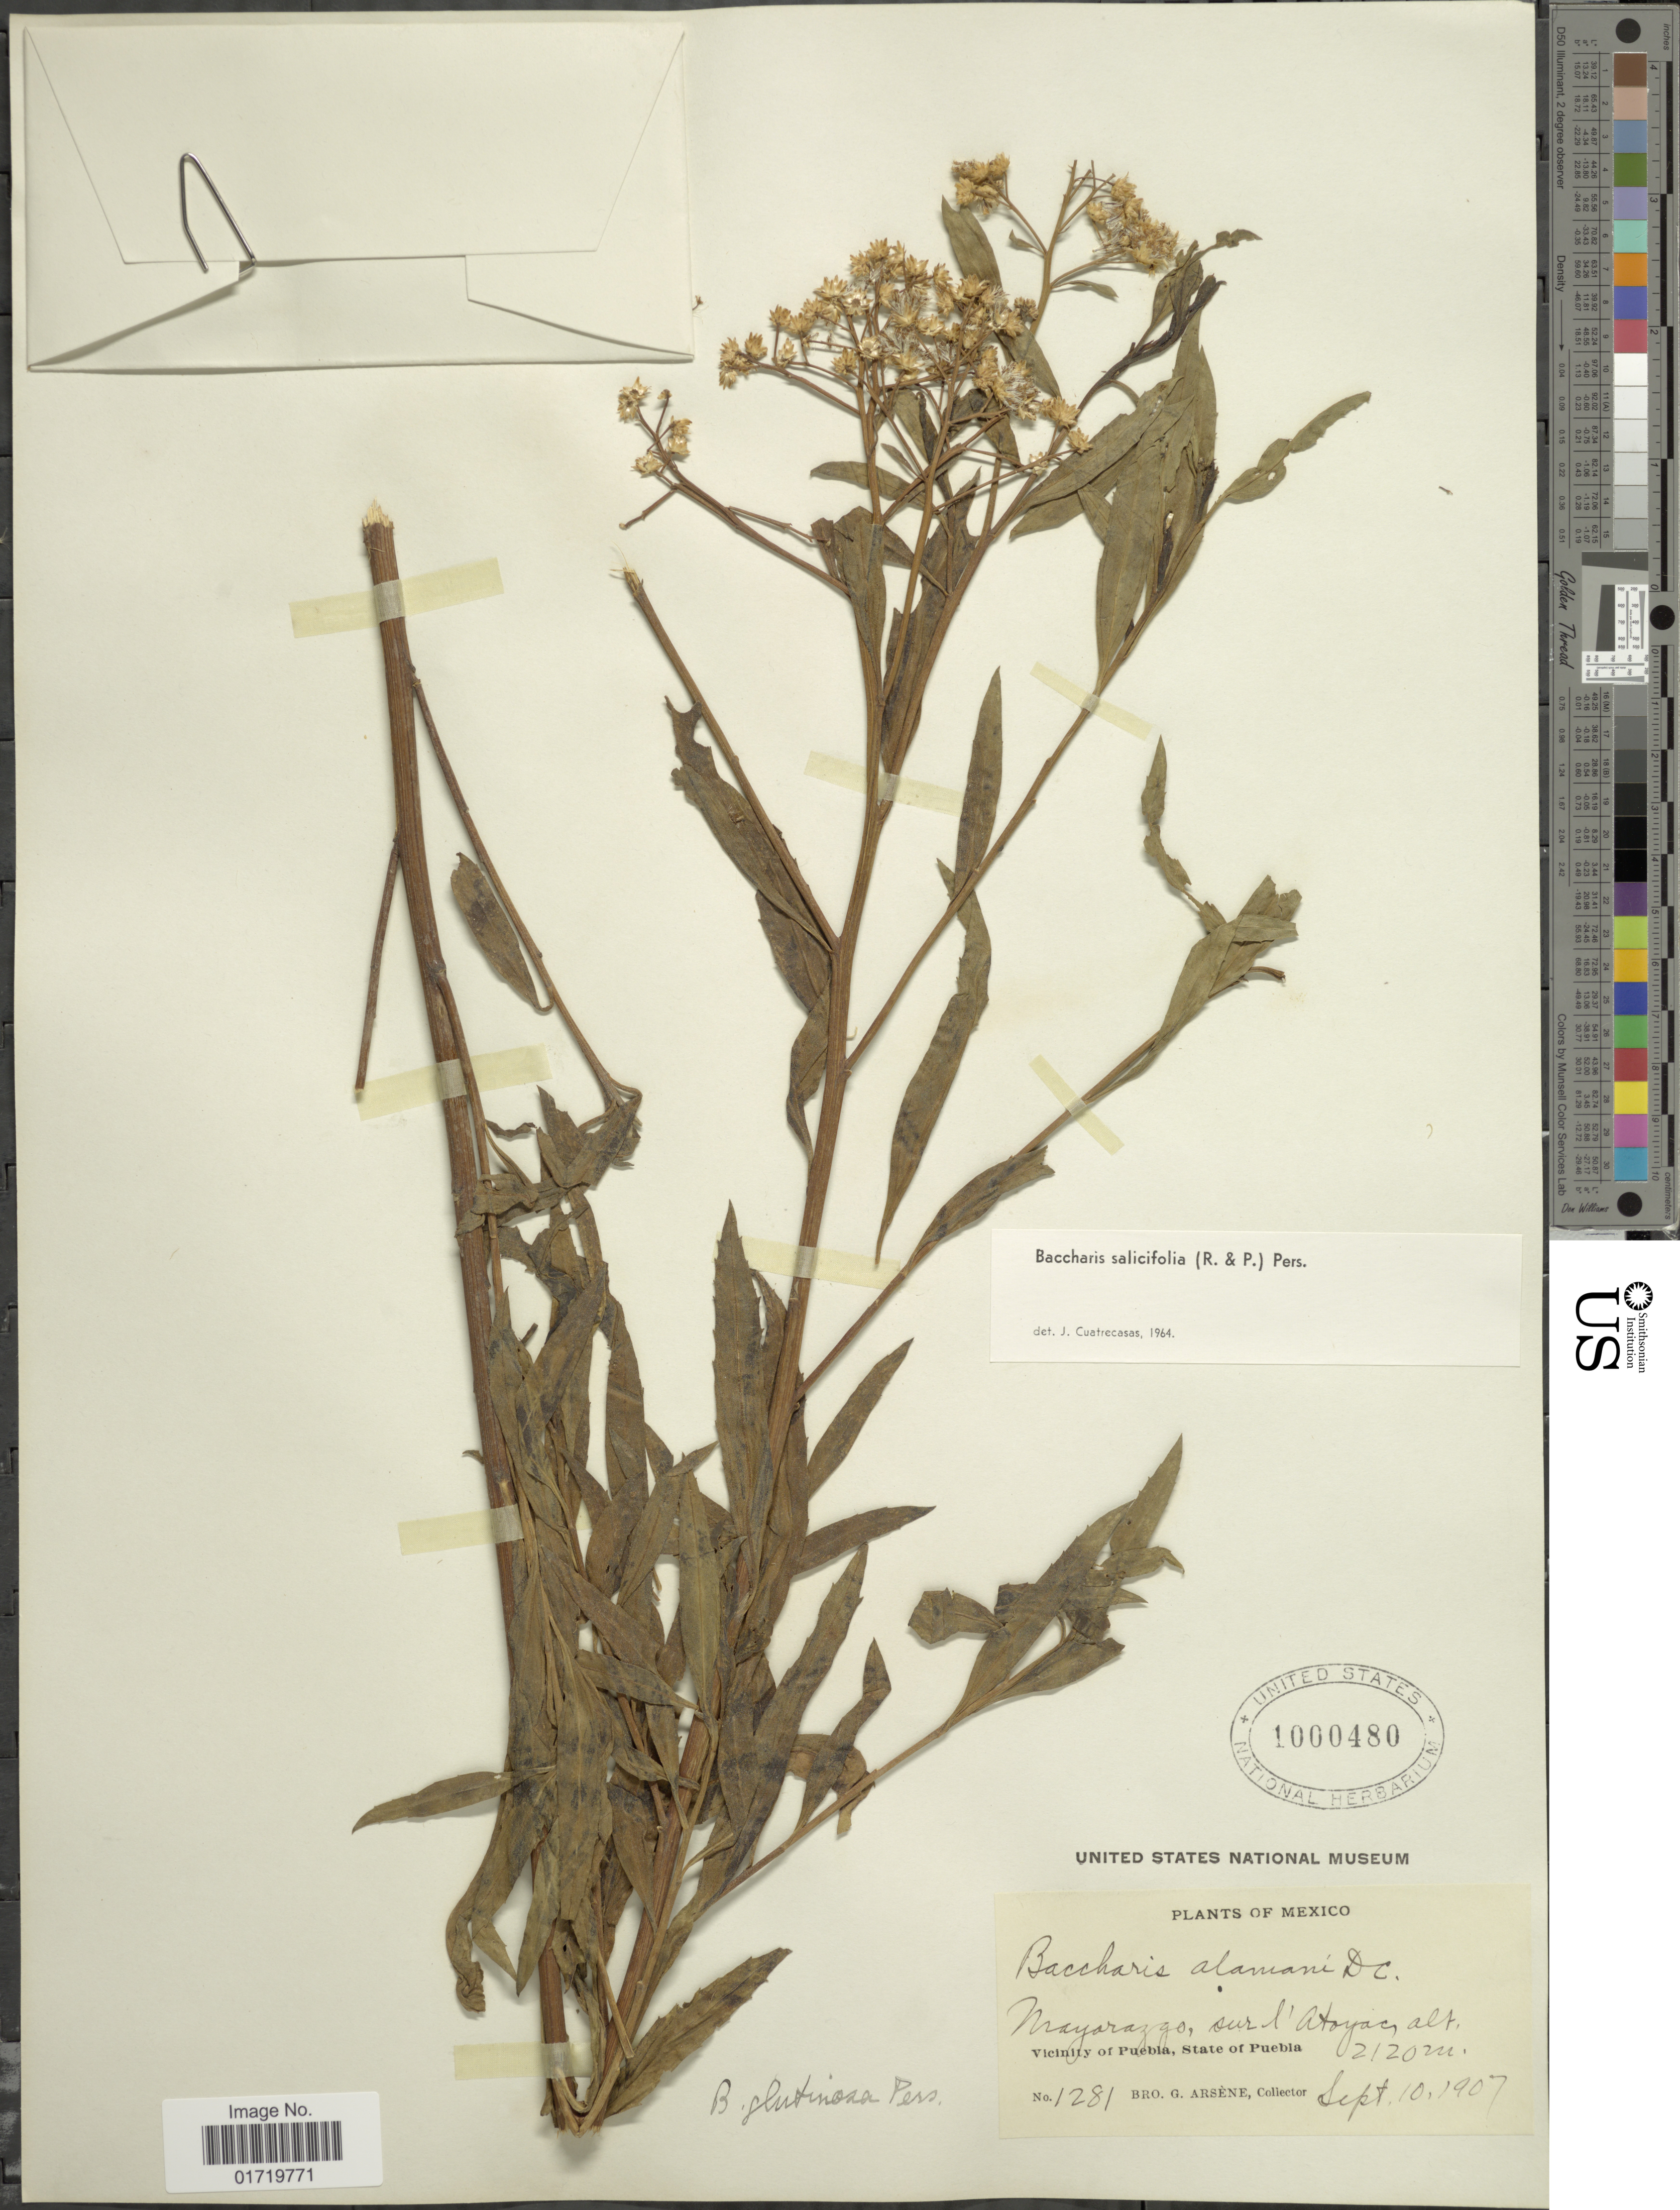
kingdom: Plantae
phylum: Tracheophyta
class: Magnoliopsida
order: Asterales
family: Asteraceae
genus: Baccharis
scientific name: Baccharis salicifolia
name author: (Ruiz & Pav.) Pers.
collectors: Bro. G. Arsène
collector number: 1281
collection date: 1907-09-10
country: Mexico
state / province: Puebla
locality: Mayarazzo, sur l' Atoyac, Vicinity of Puebla, State of Puebla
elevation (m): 2120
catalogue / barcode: US 1000480